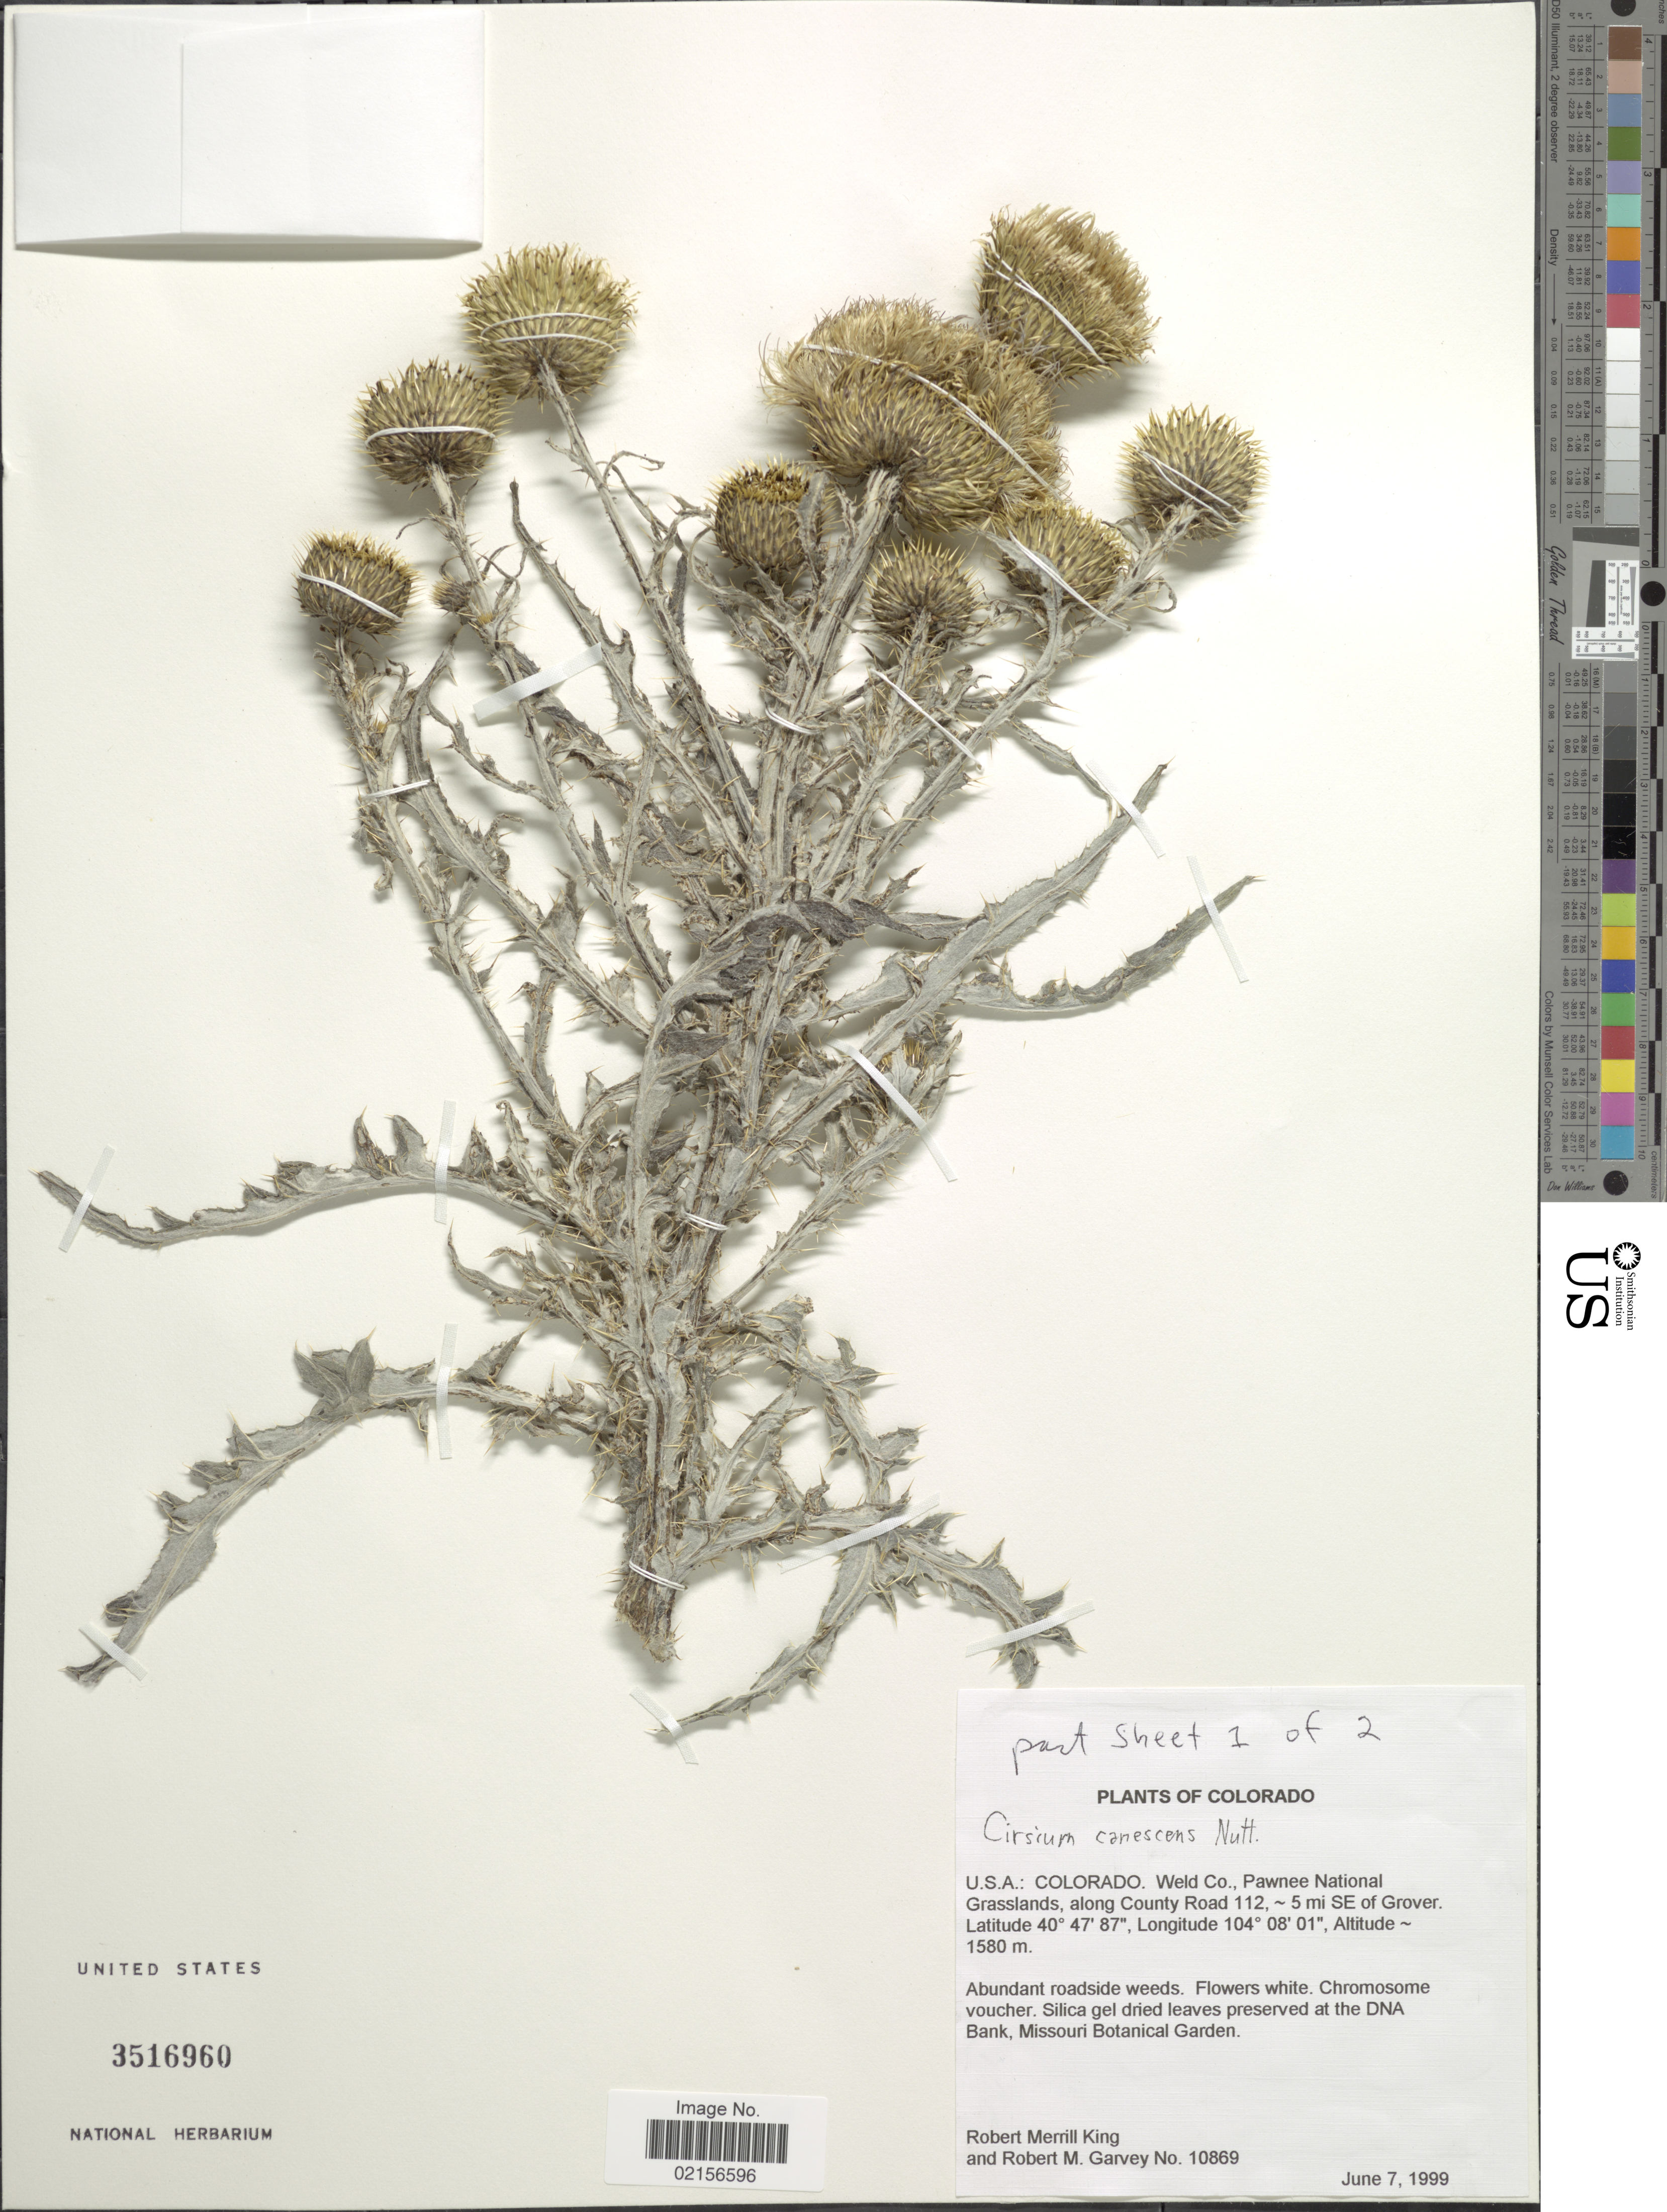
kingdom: Plantae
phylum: Tracheophyta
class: Magnoliopsida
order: Asterales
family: Asteraceae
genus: Cirsium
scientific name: Cirsium canescens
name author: Nutt.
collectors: R. M. King & R. Garvey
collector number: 10869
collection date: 1999-06-07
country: United States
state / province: Colorado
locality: Weld Co., Pawnee National Grasslands, along County Road 112, :5 mi SE of Grover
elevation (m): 1580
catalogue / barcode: US 3516960